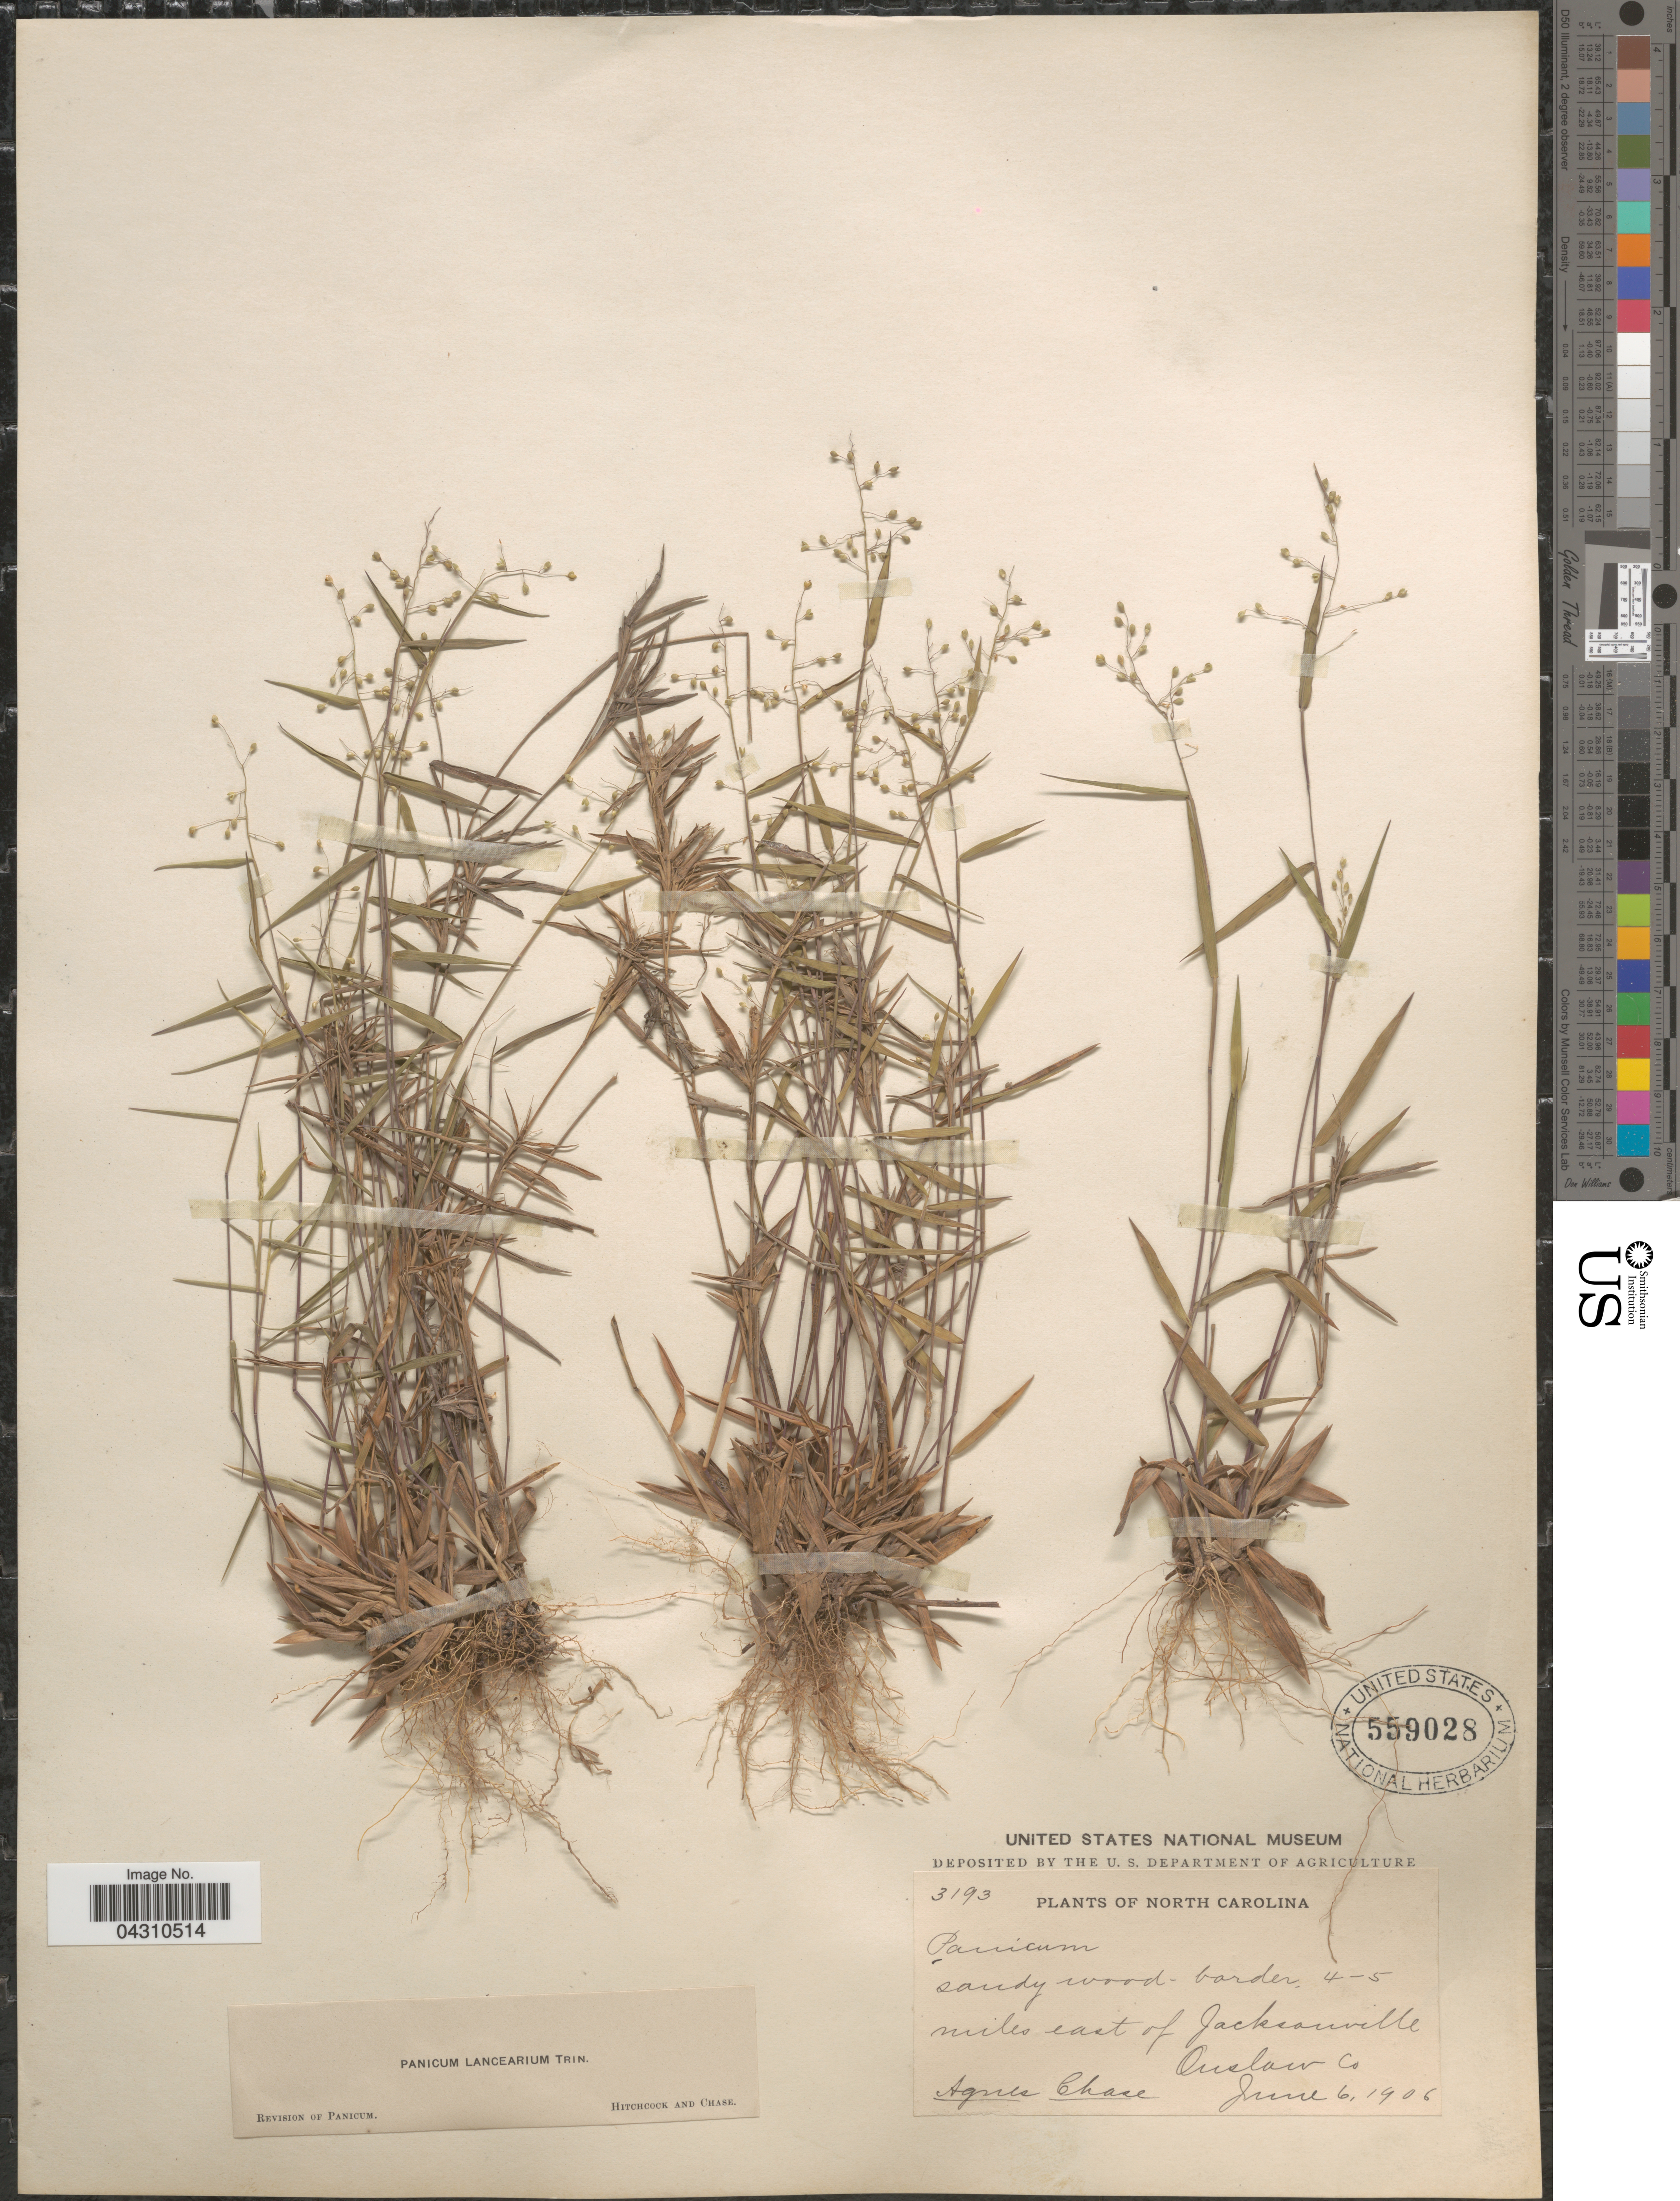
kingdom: Plantae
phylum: Tracheophyta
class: Liliopsida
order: Poales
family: Poaceae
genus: Dichanthelium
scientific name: Dichanthelium portoricense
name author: (Desv. ex Ham.) B.F. Hansen & Wunderlin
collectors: A. Chase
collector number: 3193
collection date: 1906-06-06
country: United States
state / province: North Carolina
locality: Sandy wood-border, 4-5 miles east of Jacksonville. Onslow Co.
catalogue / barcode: US 559028